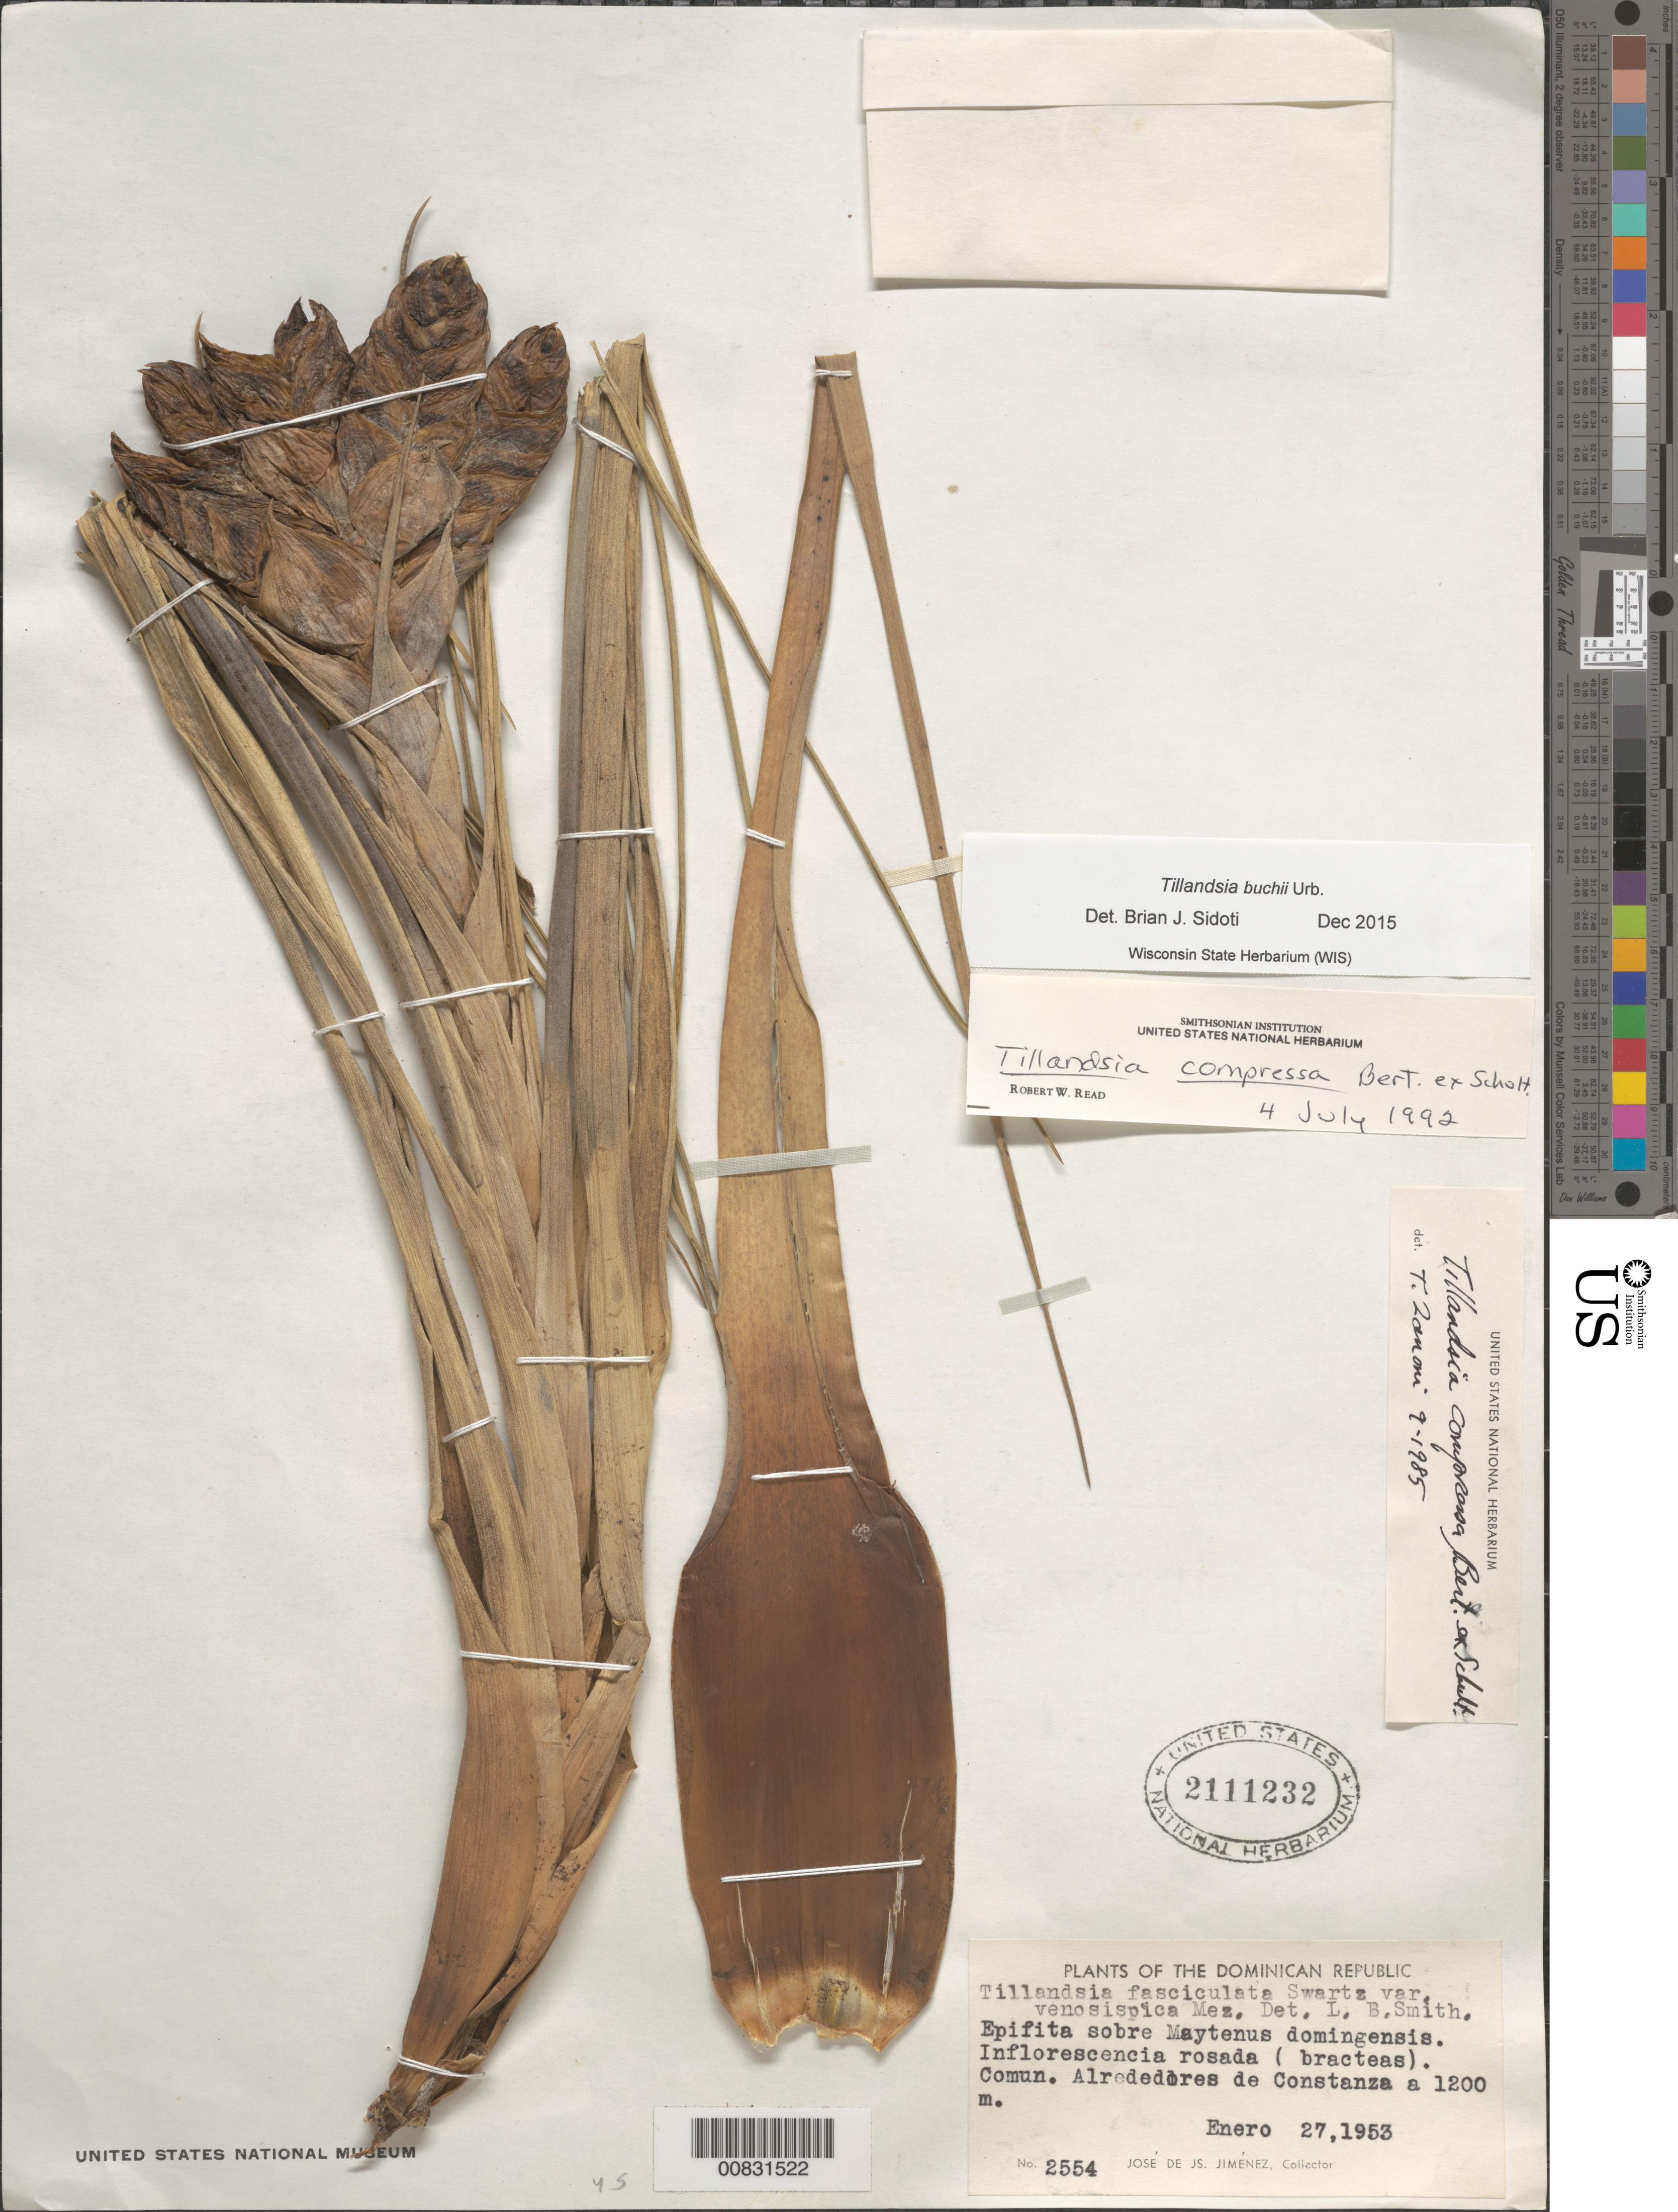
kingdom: Plantae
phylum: Tracheophyta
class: Liliopsida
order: Poales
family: Bromeliaceae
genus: Tillandsia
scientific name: Tillandsia buchii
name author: Urb.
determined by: Sidoti, B. J.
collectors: J. J. Jiménez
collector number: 2554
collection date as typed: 27 Jan 1953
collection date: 1953-01-27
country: Dominican Republic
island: Hispaniola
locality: Alrededores de Constanza.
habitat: Sobre Maytenus domingensis.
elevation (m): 1200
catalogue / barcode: US 2111232